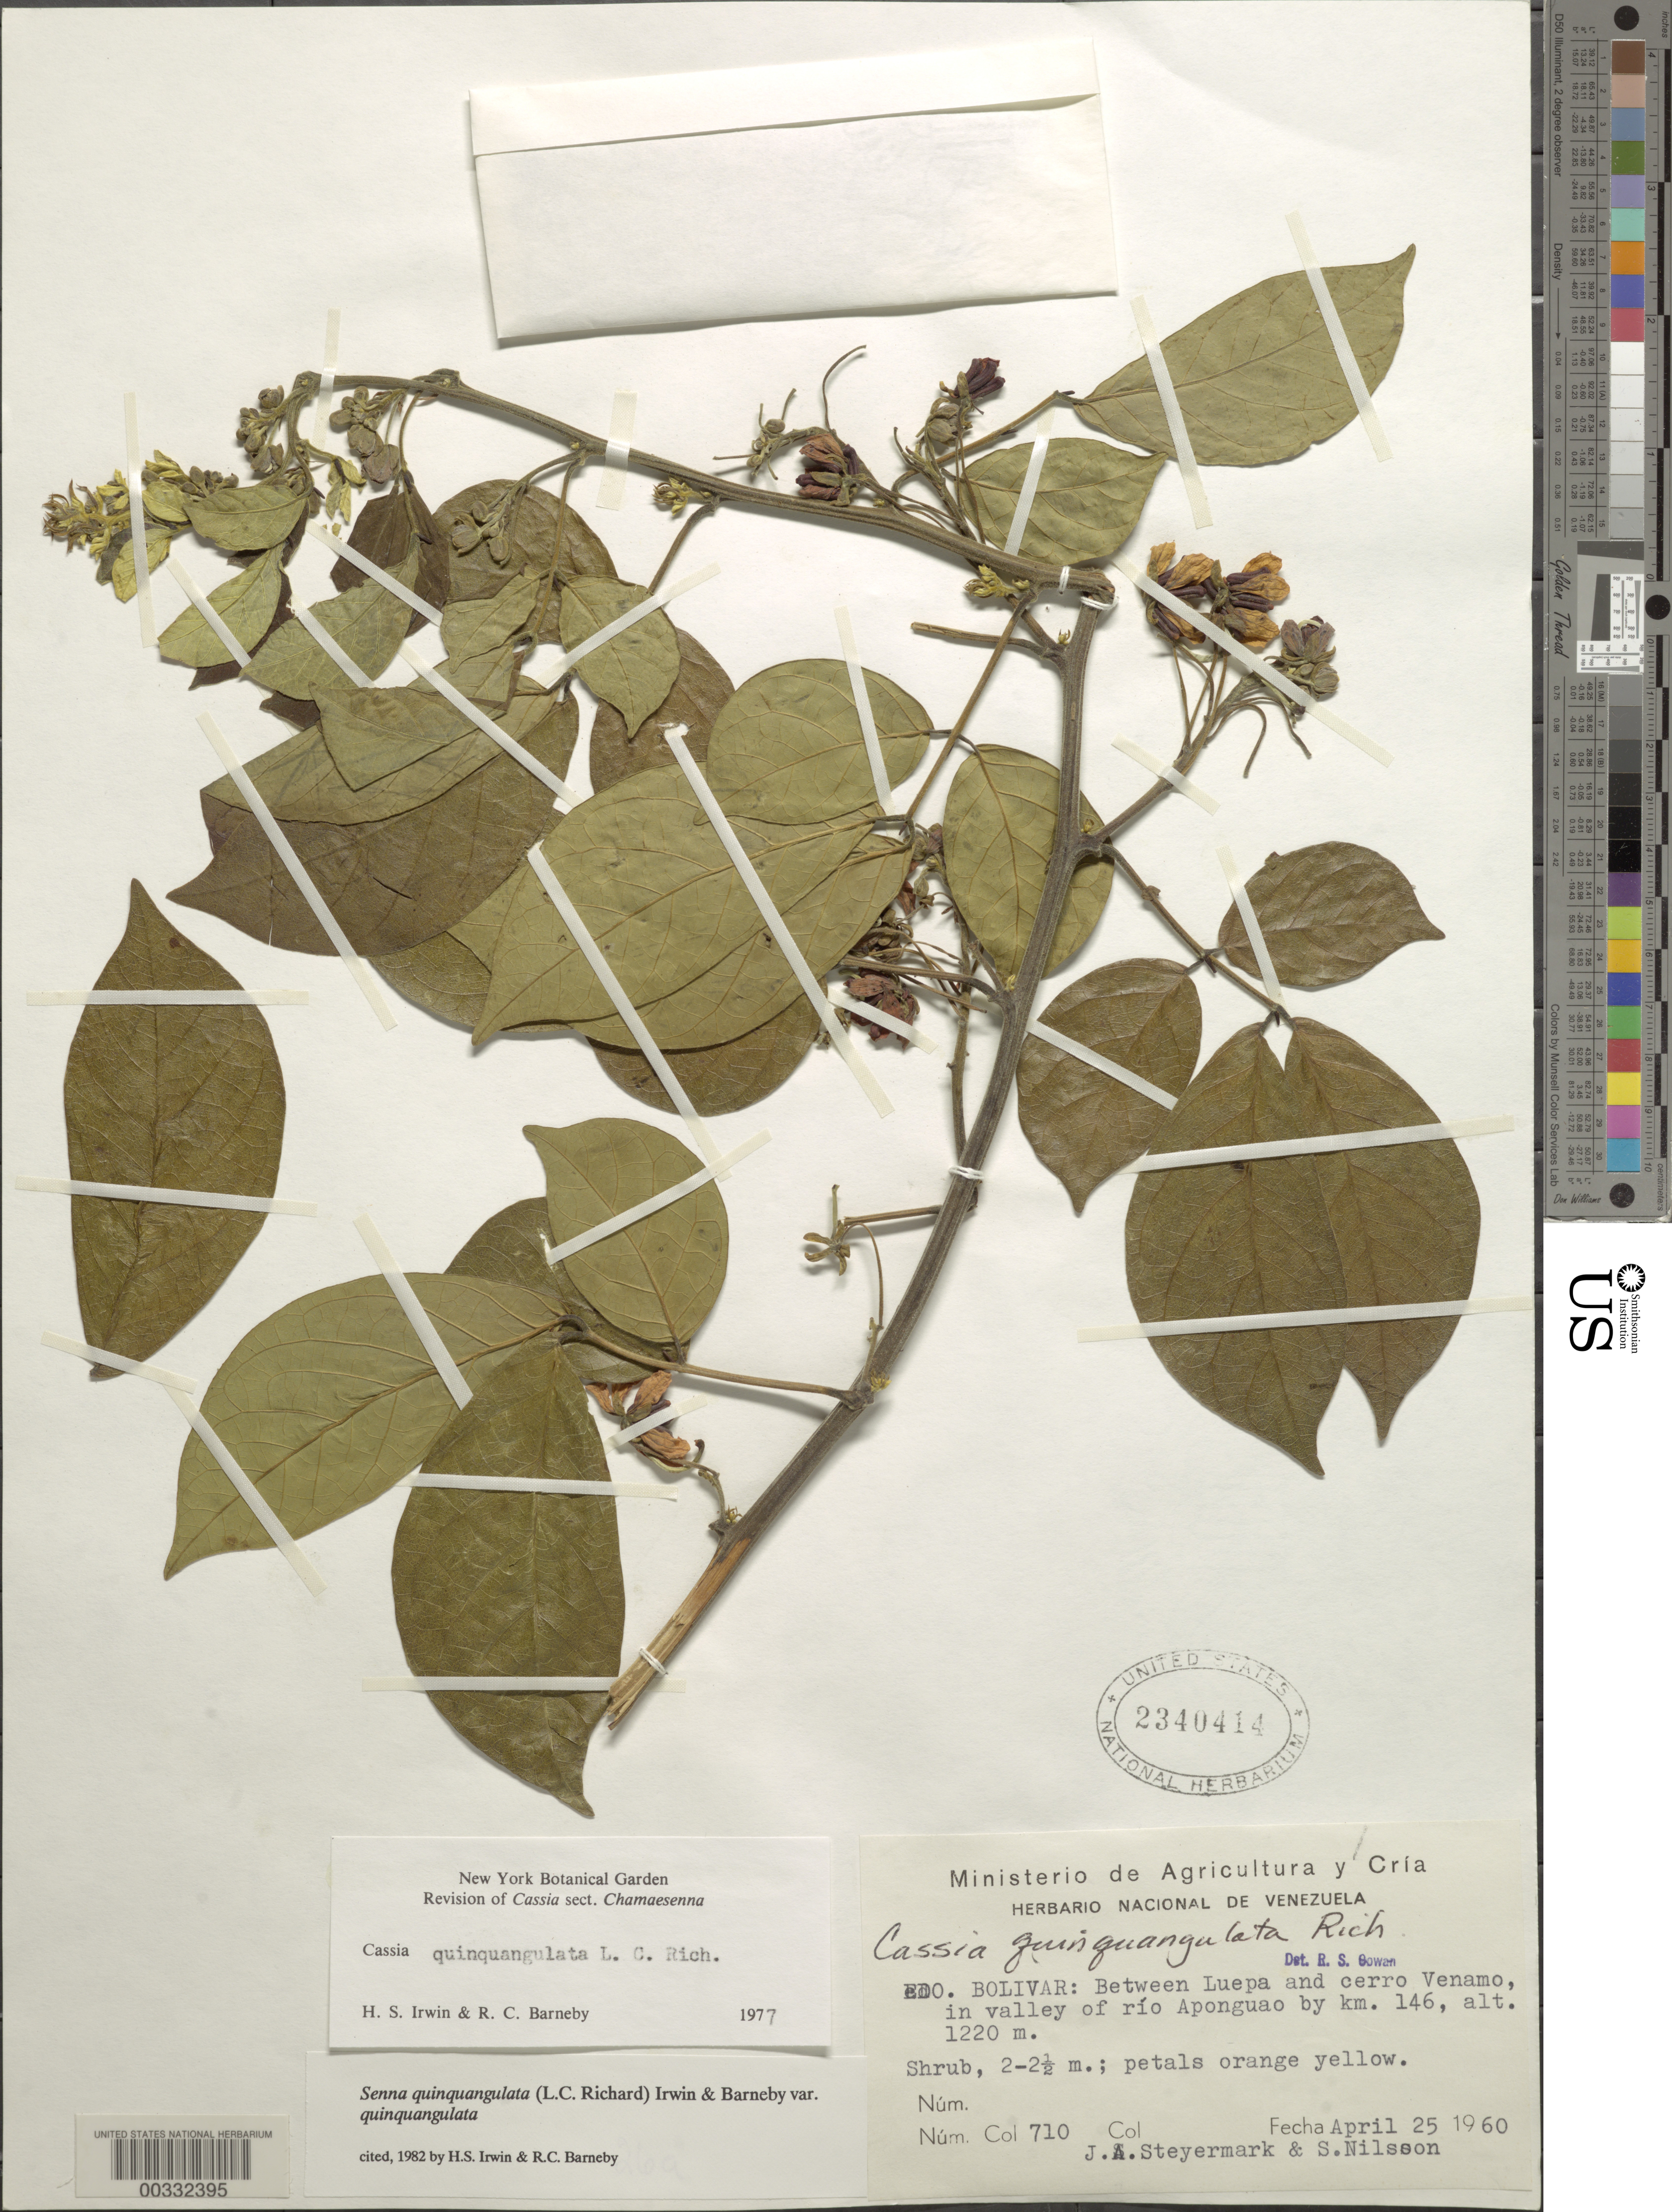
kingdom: Plantae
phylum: Tracheophyta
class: Magnoliopsida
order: Fabales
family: Fabaceae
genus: Senna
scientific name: Senna quinquangulata var. quinquangulata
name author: H.S. Irwin & Barneby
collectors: J. Steyermark & Sv. Nilsson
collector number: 710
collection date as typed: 25 Apr 1960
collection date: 1960-04-25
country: Venezuela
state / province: Bolivar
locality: Between luepa and cerro venamo, in valley of rio aponguao by km 146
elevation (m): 1220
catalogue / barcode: US 2340414